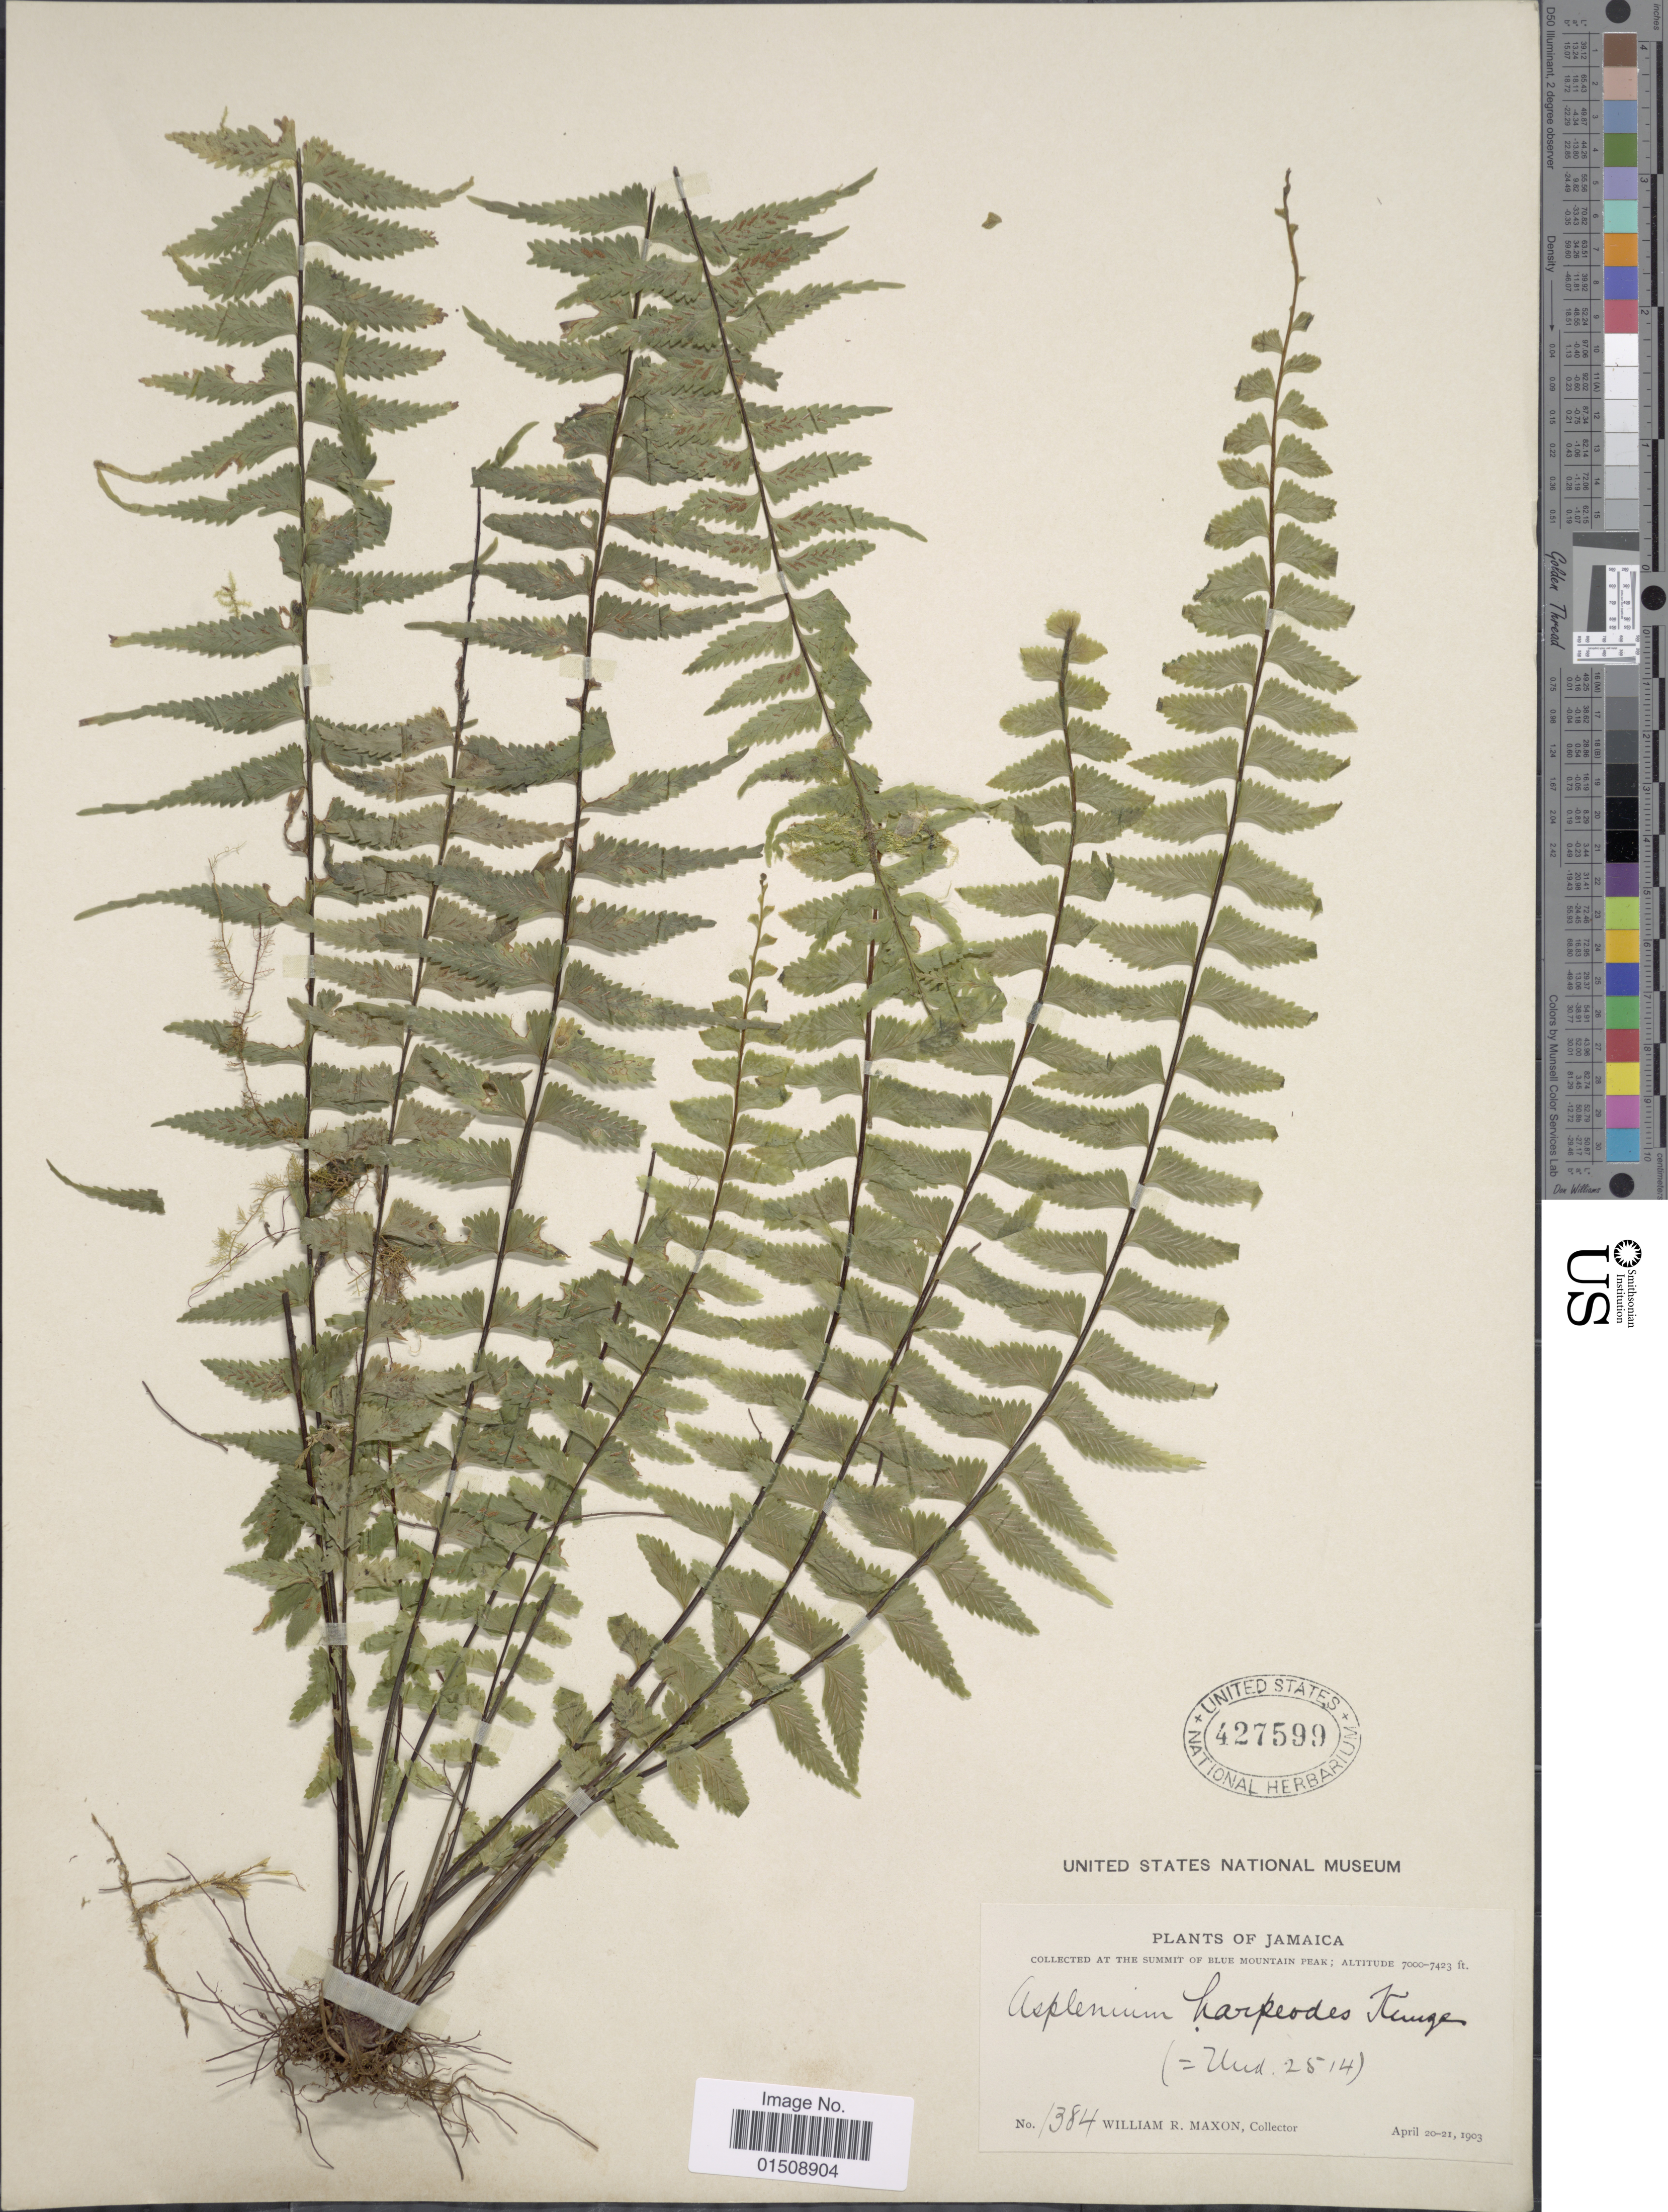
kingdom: Plantae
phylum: Tracheophyta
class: Polypodiopsida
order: Polypodiales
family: Aspleniaceae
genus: Asplenium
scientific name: Asplenium harpeodes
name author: Kunze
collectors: W. R. Maxon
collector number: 1384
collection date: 1903-04-20/1903-04-21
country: Jamaica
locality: The summit of Blue Mountain Peak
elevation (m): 2134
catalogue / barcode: US 427599